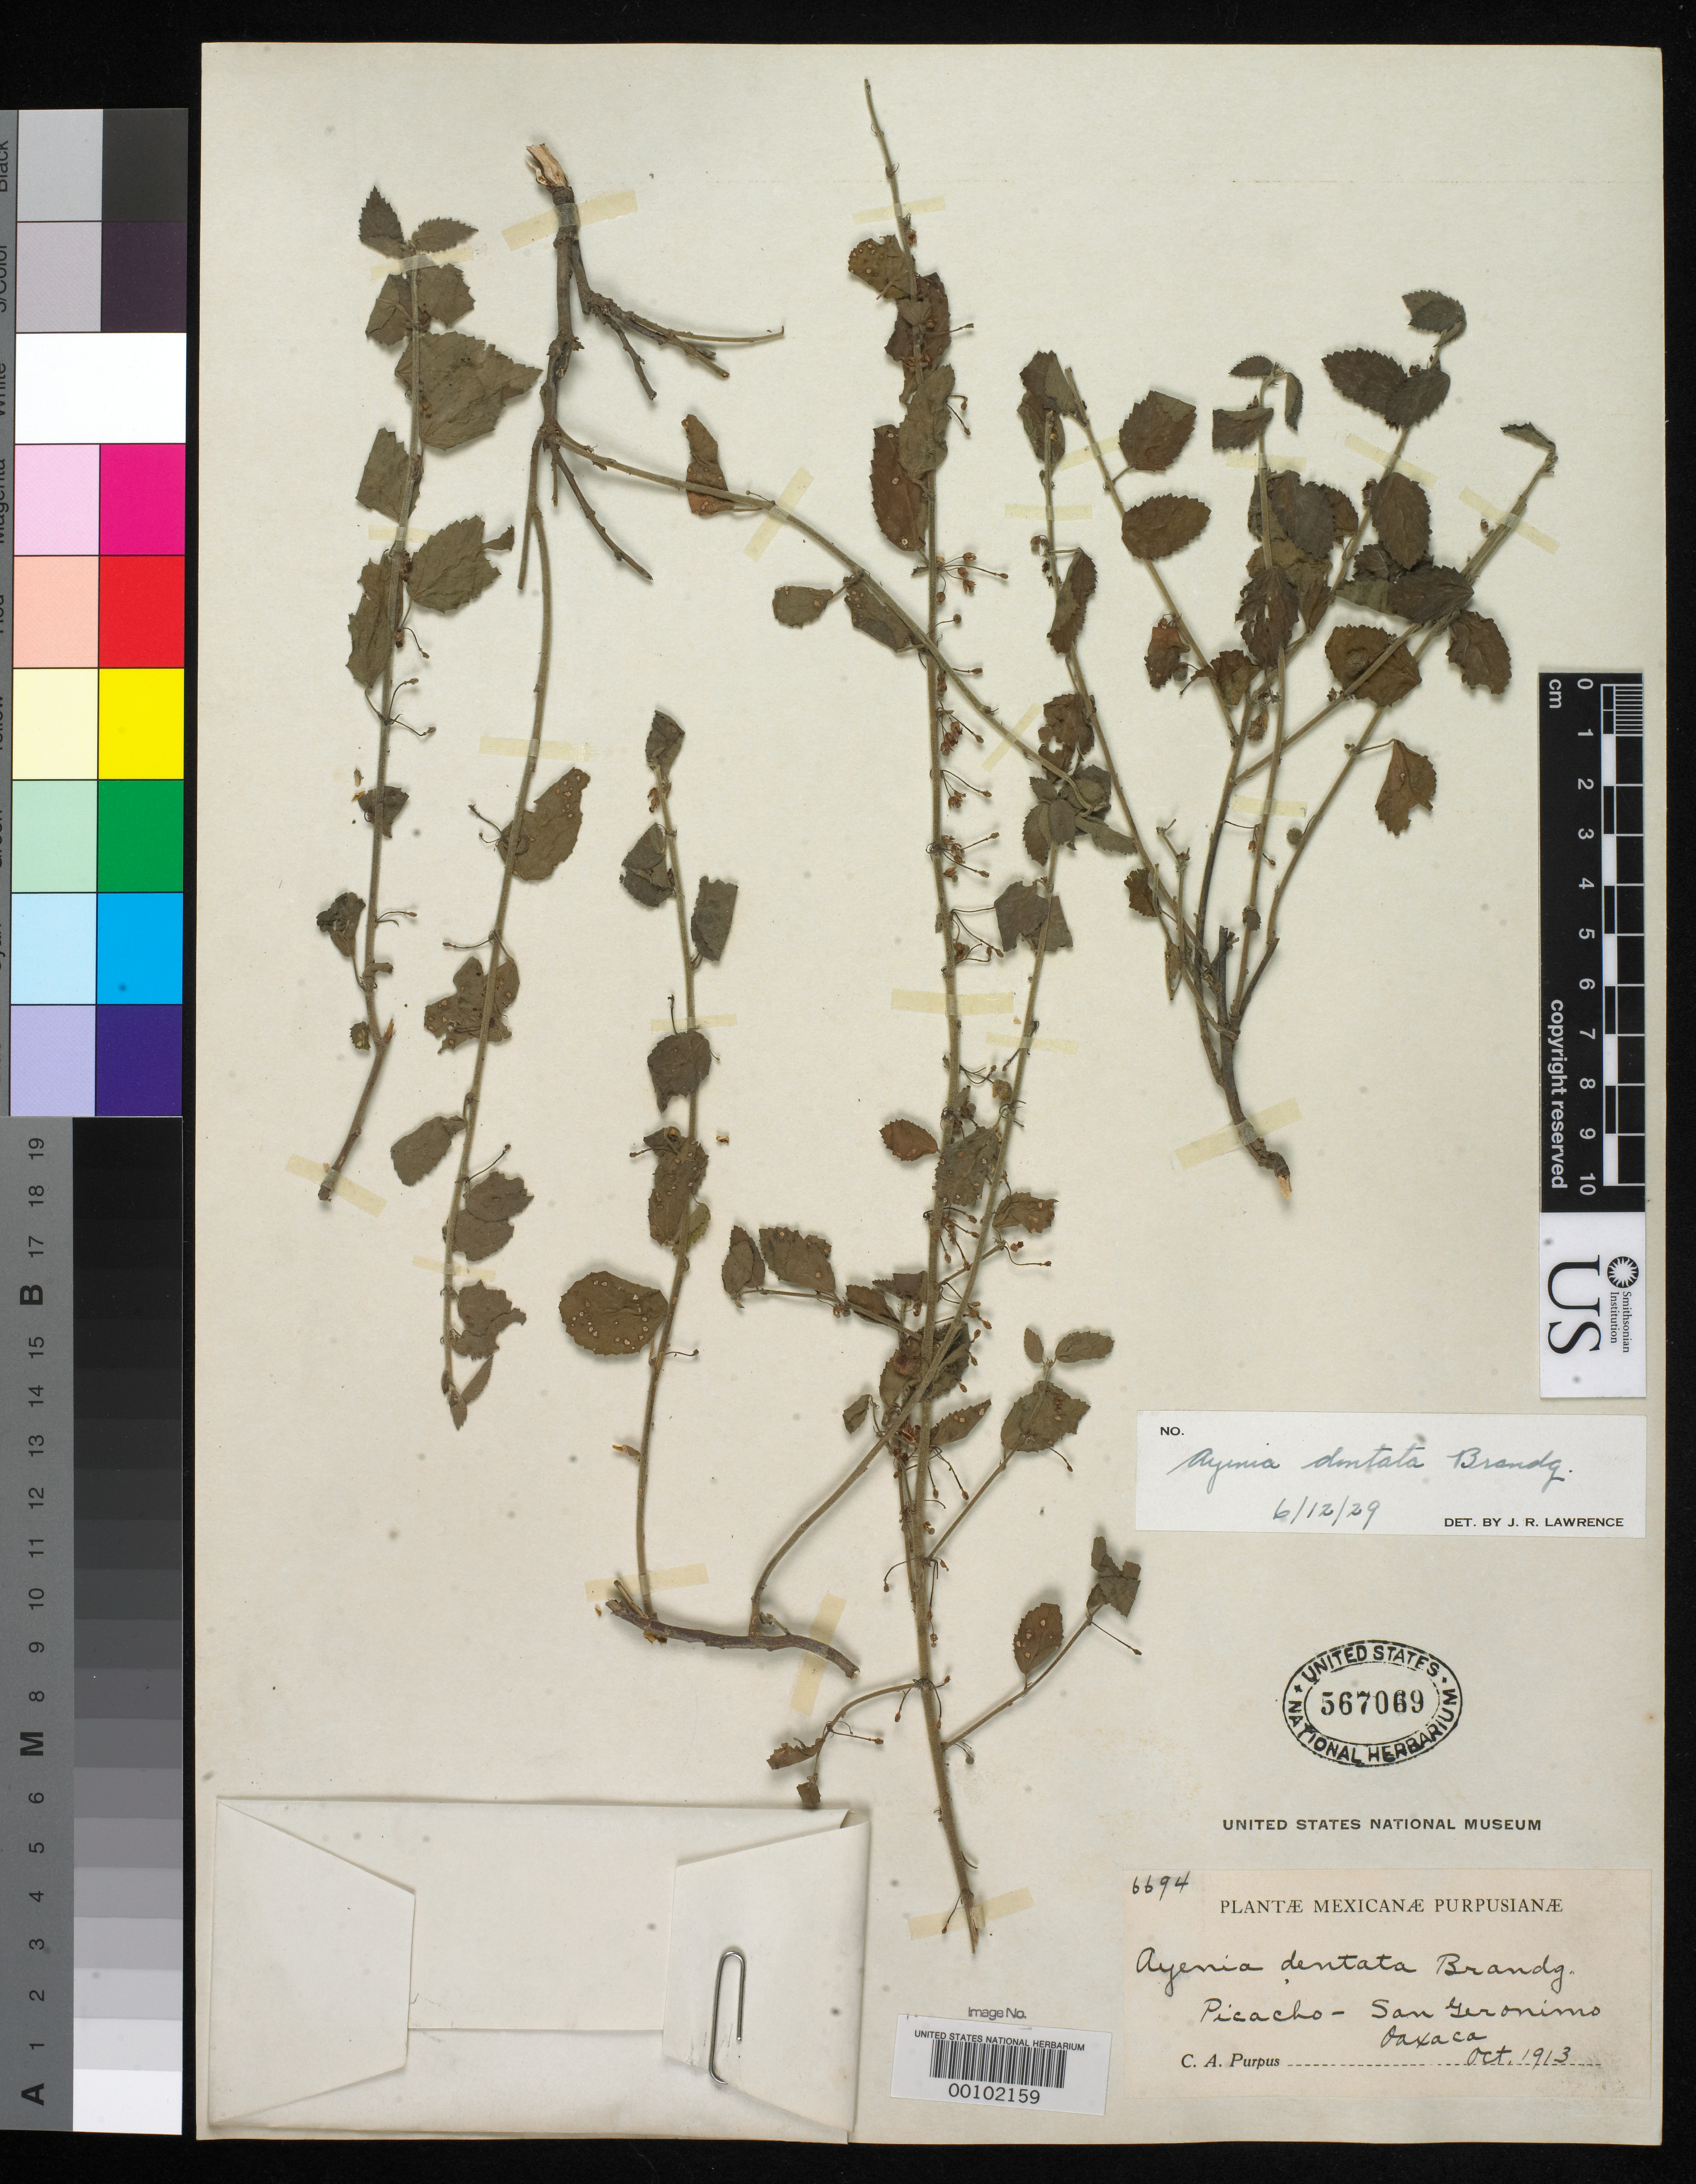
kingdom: Plantae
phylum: Tracheophyta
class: Magnoliopsida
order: Malvales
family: Malvaceae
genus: Ayenia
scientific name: Ayenia dentata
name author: Brandegee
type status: Isotype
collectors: C. A. Purpus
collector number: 6694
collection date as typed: Oct 1913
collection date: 1913-10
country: Mexico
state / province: Oaxaca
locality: Picacho to San Geronimo.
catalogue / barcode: US 567069